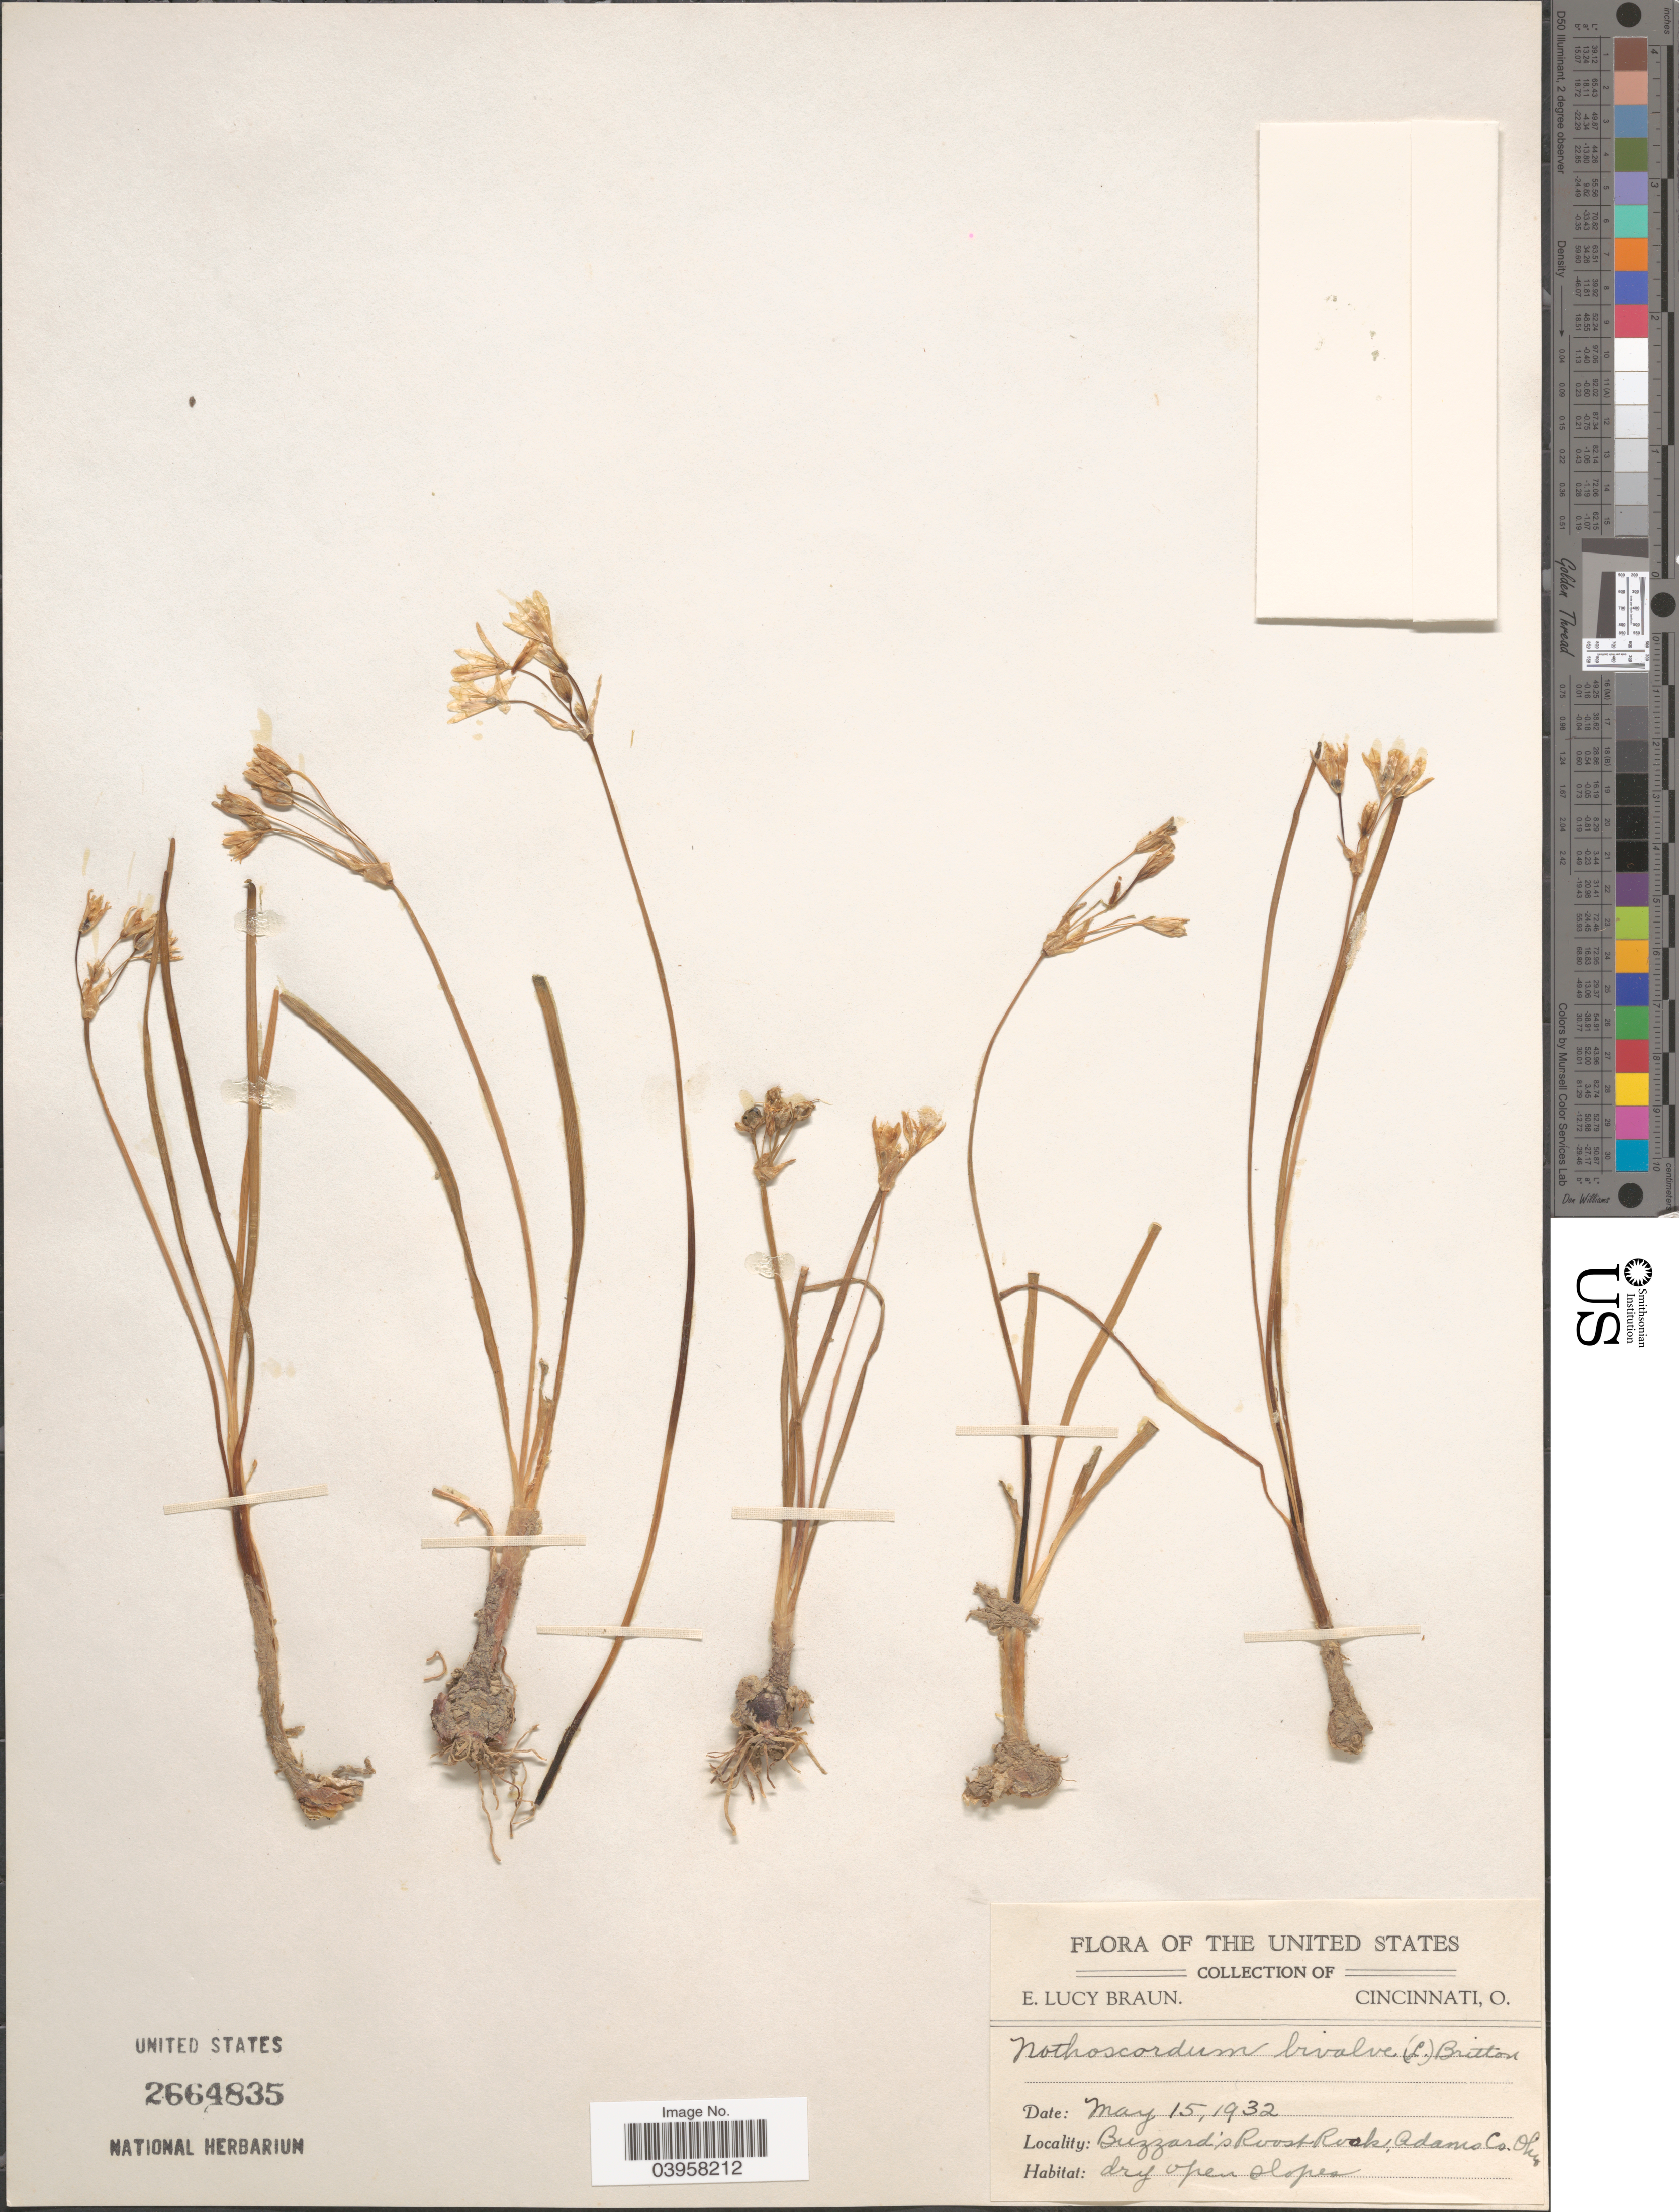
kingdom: Plantae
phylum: Tracheophyta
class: Liliopsida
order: Asparagales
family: Amaryllidaceae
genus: Nothoscordum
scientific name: Nothoscordum bivalve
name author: (L.) Britton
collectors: E. L. Braun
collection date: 1932-05-15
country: United States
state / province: Ohio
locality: Buzzard's Roost Rock, Adams Co.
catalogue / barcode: US 2664835